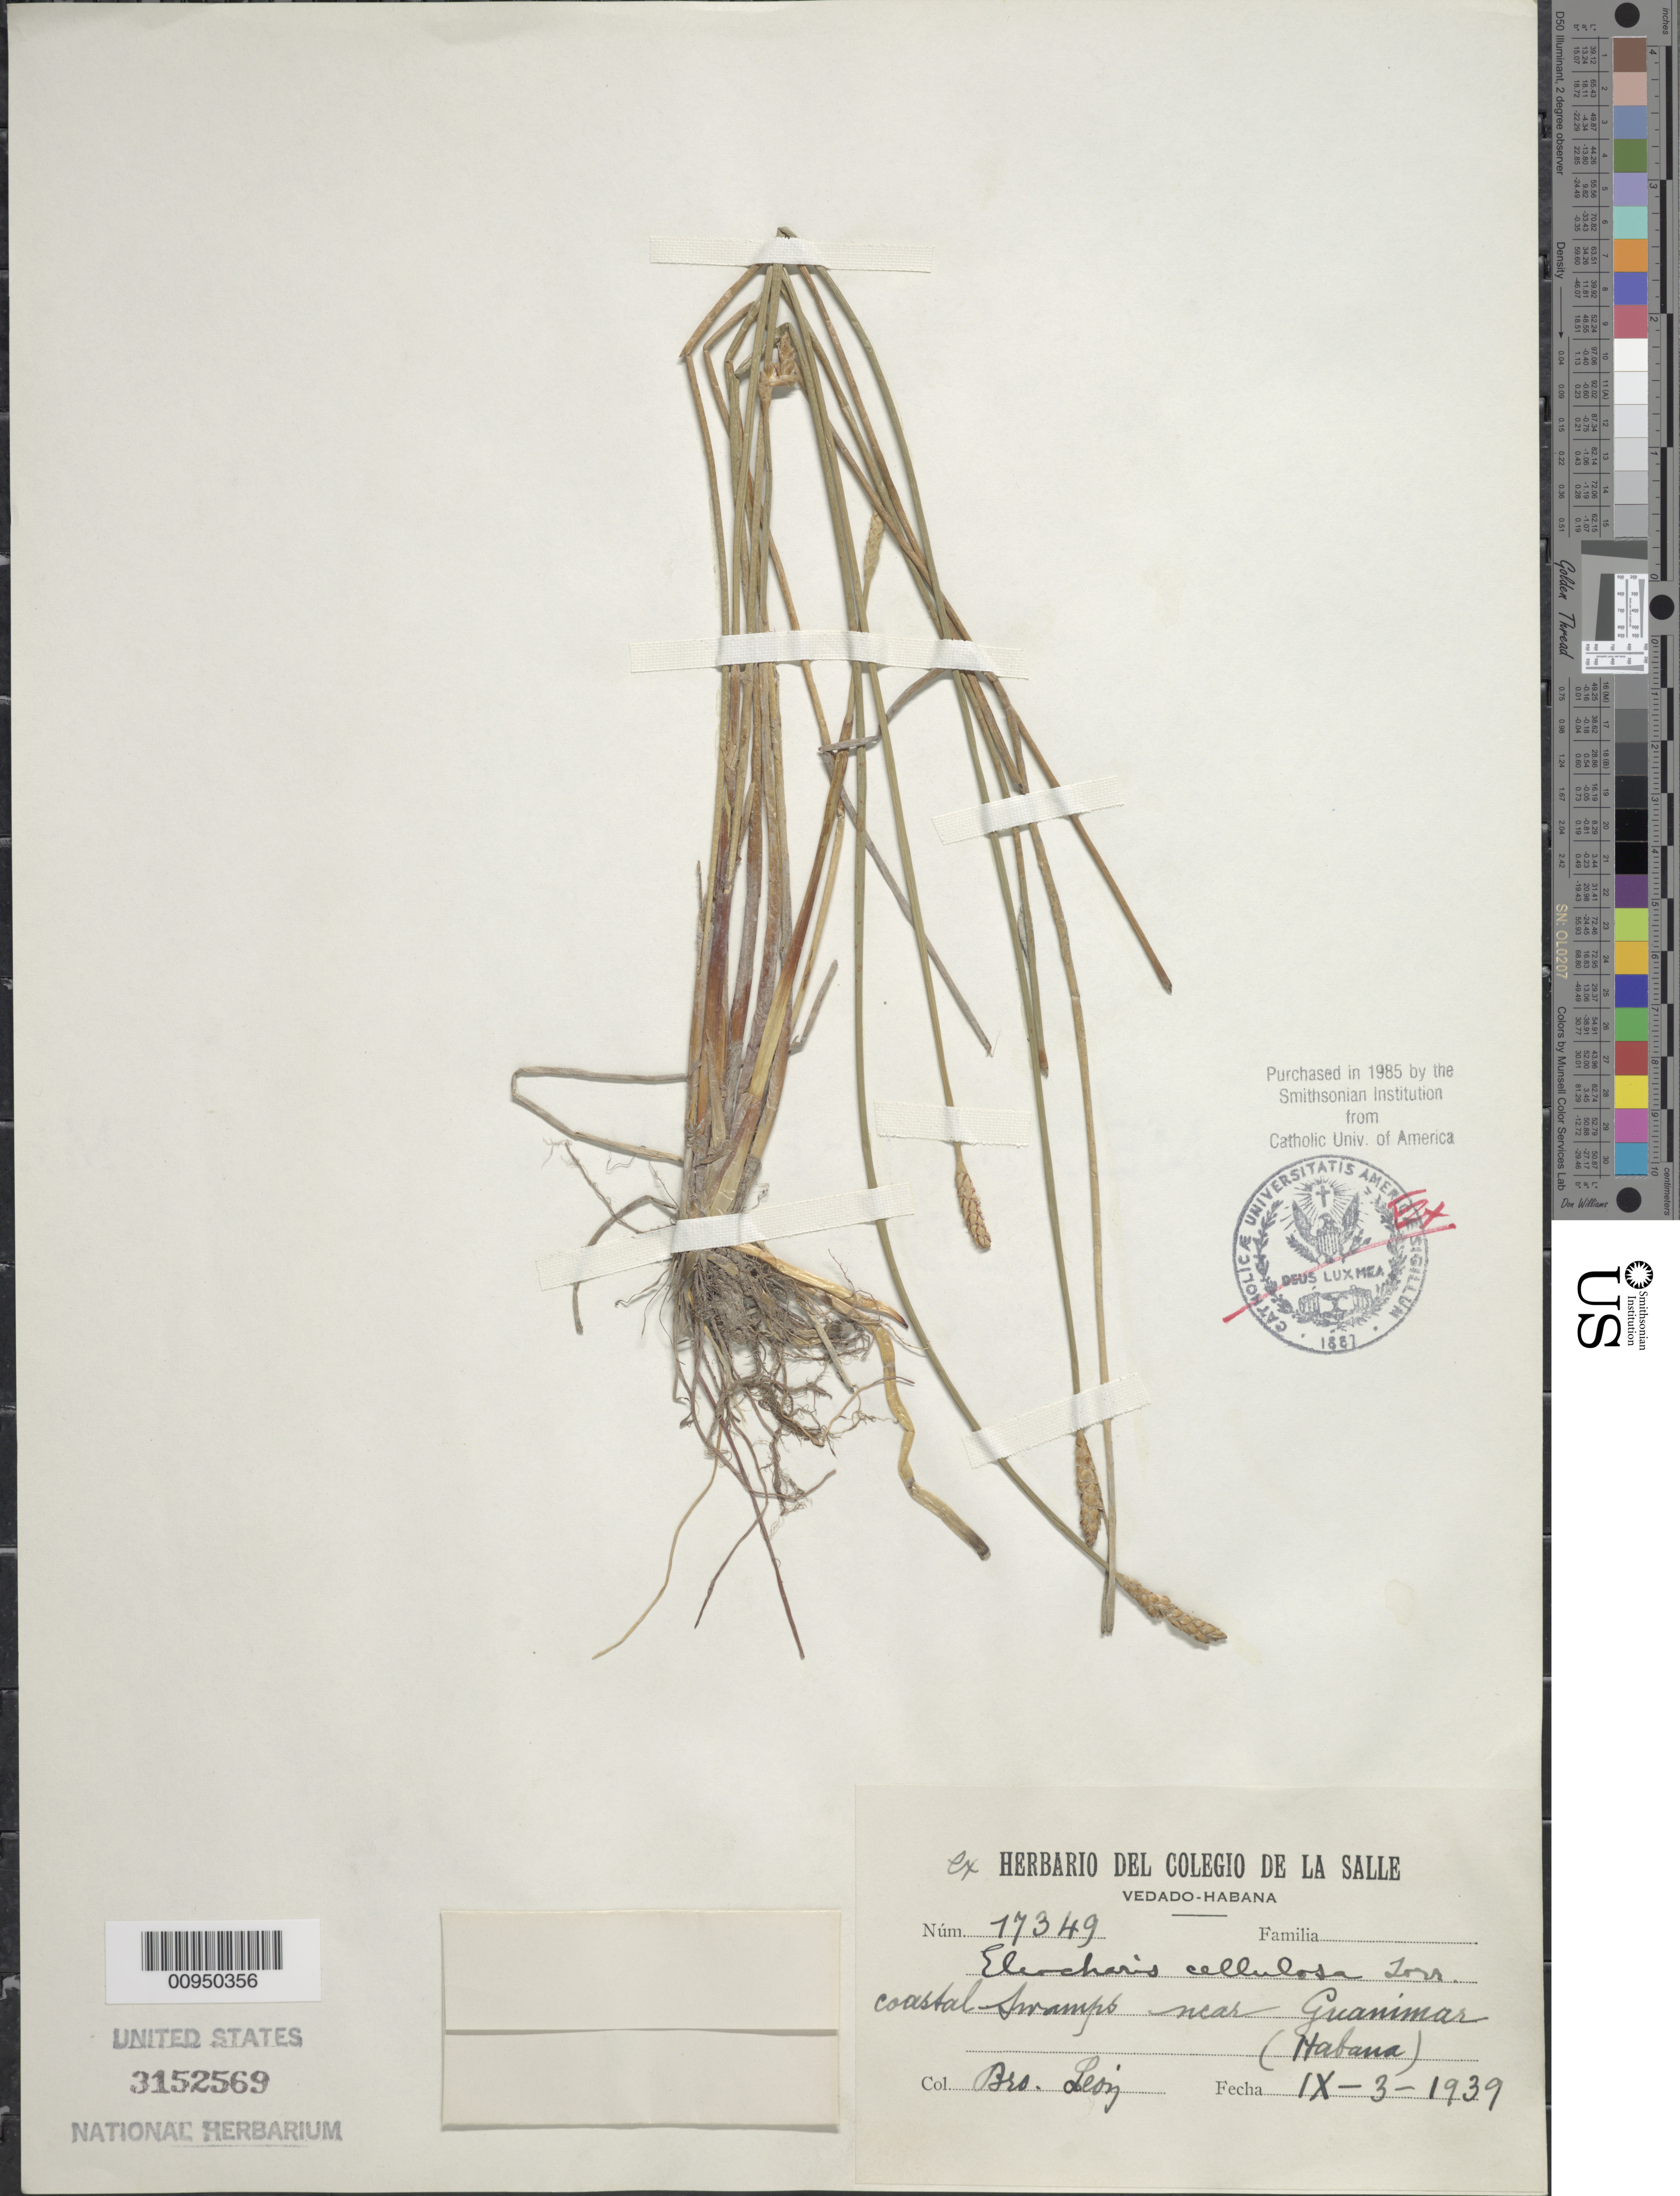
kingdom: Plantae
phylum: Tracheophyta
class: Liliopsida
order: Poales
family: Cyperaceae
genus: Eleocharis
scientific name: Eleocharis cellulosa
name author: Torr.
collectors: Bro. León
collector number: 17349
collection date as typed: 03 Sep 1939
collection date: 1939-09-03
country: Cuba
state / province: La Habana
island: Cuba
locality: Coastal swamps near Guanimar (Habana)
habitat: Coastal swamps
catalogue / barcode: US 3152569